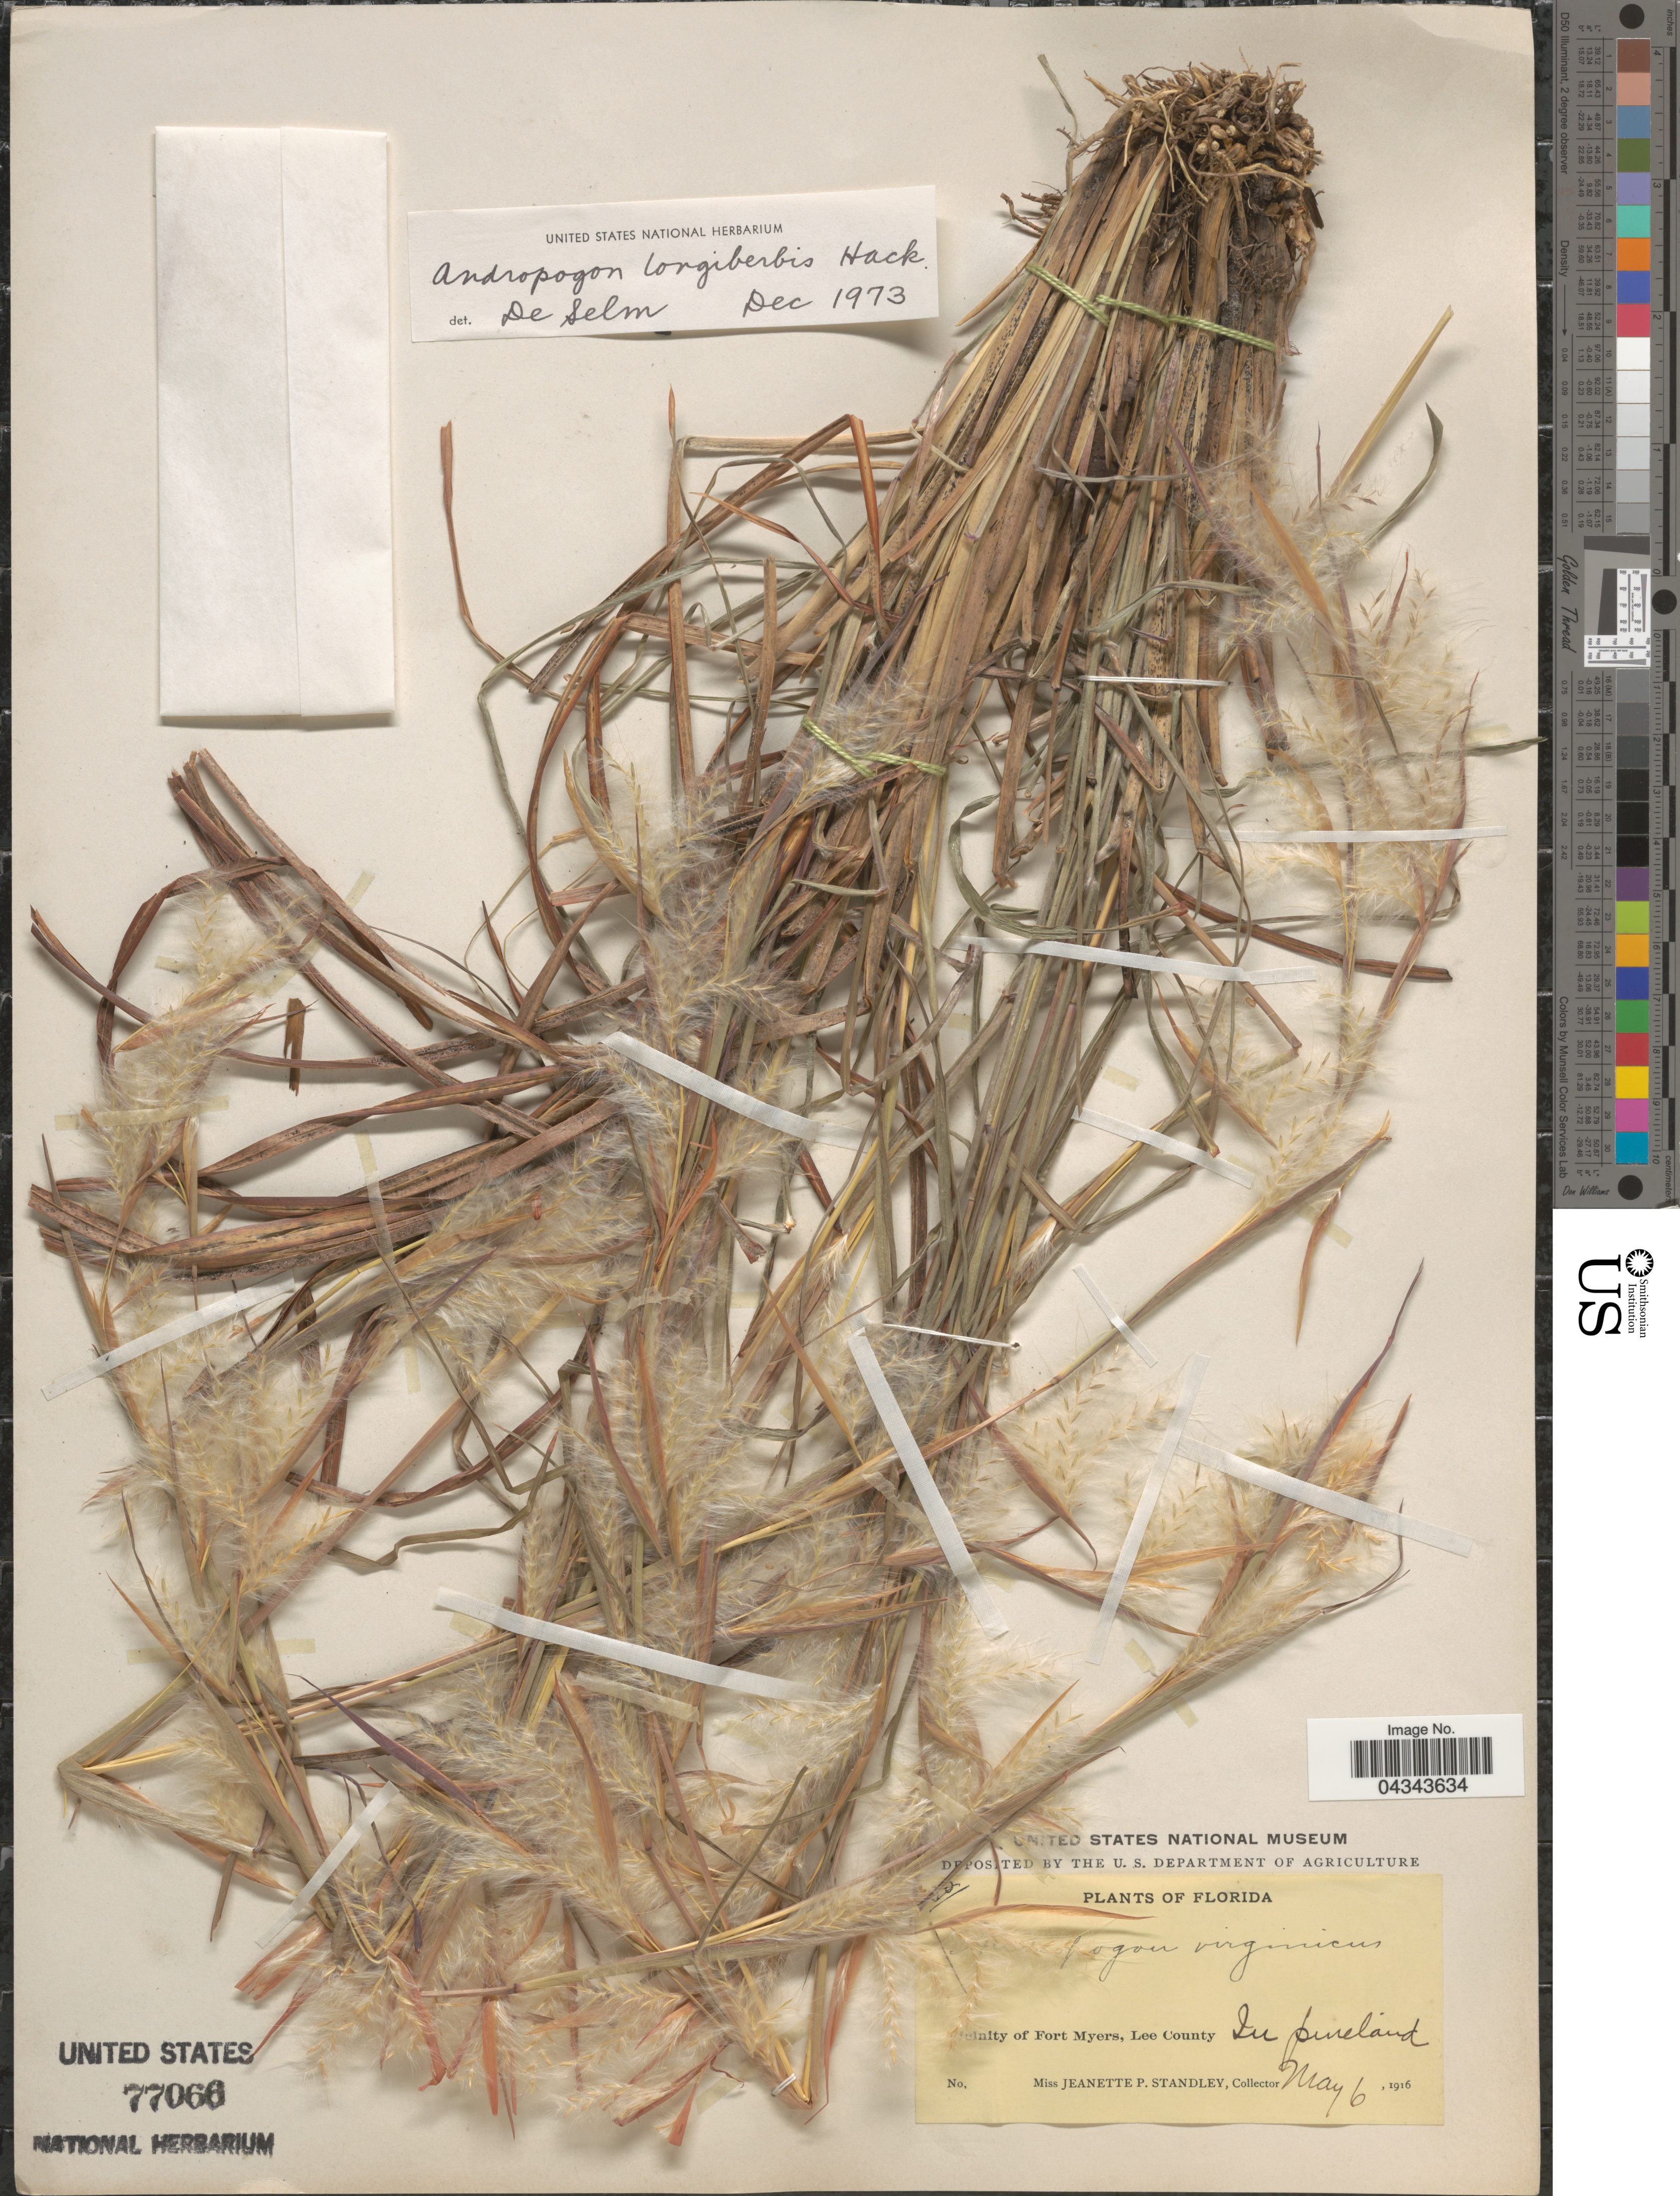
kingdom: Plantae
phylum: Tracheophyta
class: Liliopsida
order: Poales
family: Poaceae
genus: Andropogon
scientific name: Andropogon longiberbis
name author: Hack.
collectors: J. P. Standley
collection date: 1916-05-06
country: United States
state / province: Florida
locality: Vicinity of Fort Myers, Lee County.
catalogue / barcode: US 77066